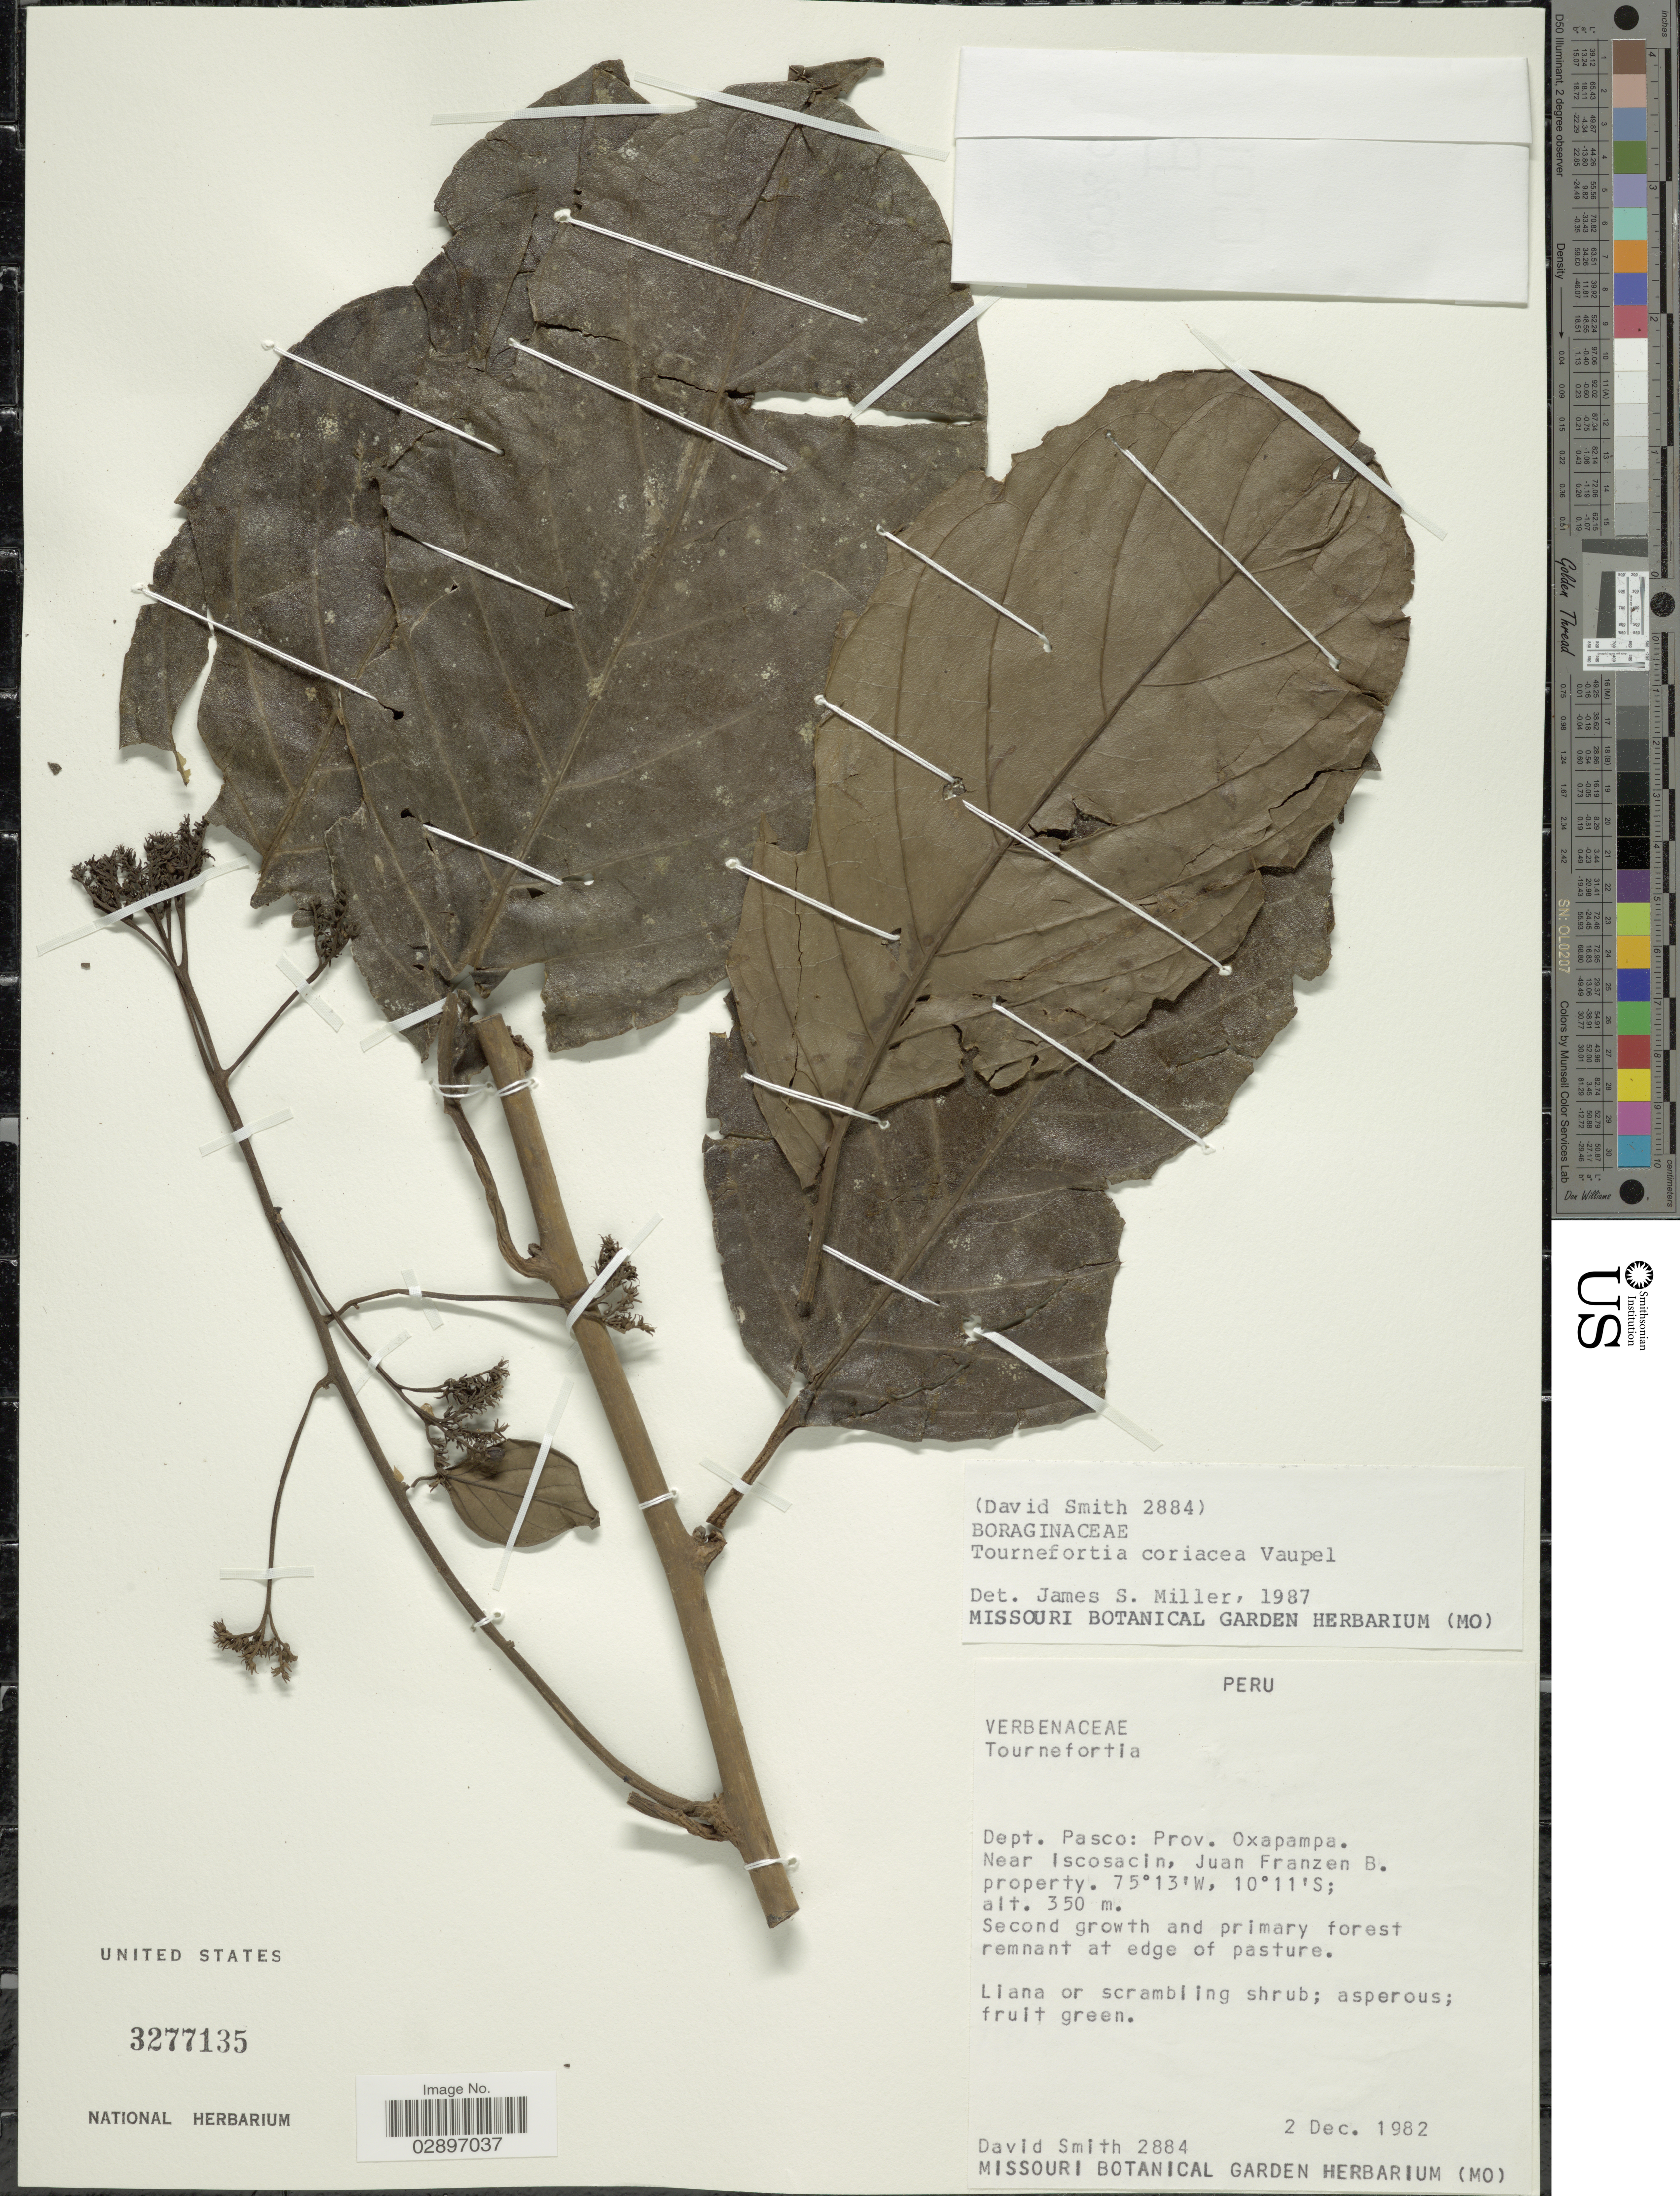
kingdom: Plantae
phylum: Tracheophyta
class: Magnoliopsida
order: Boraginales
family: Heliotropiaceae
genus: Tournefortia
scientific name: Tournefortia coriacea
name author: Vaupel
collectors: D. Smith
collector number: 2884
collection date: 1982-12-02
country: Peru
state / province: Pasco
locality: Dept. Pasco: Prov. Oxapampa. Near Iscosacin, Juan Franzen B.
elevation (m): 350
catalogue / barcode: US 3277135